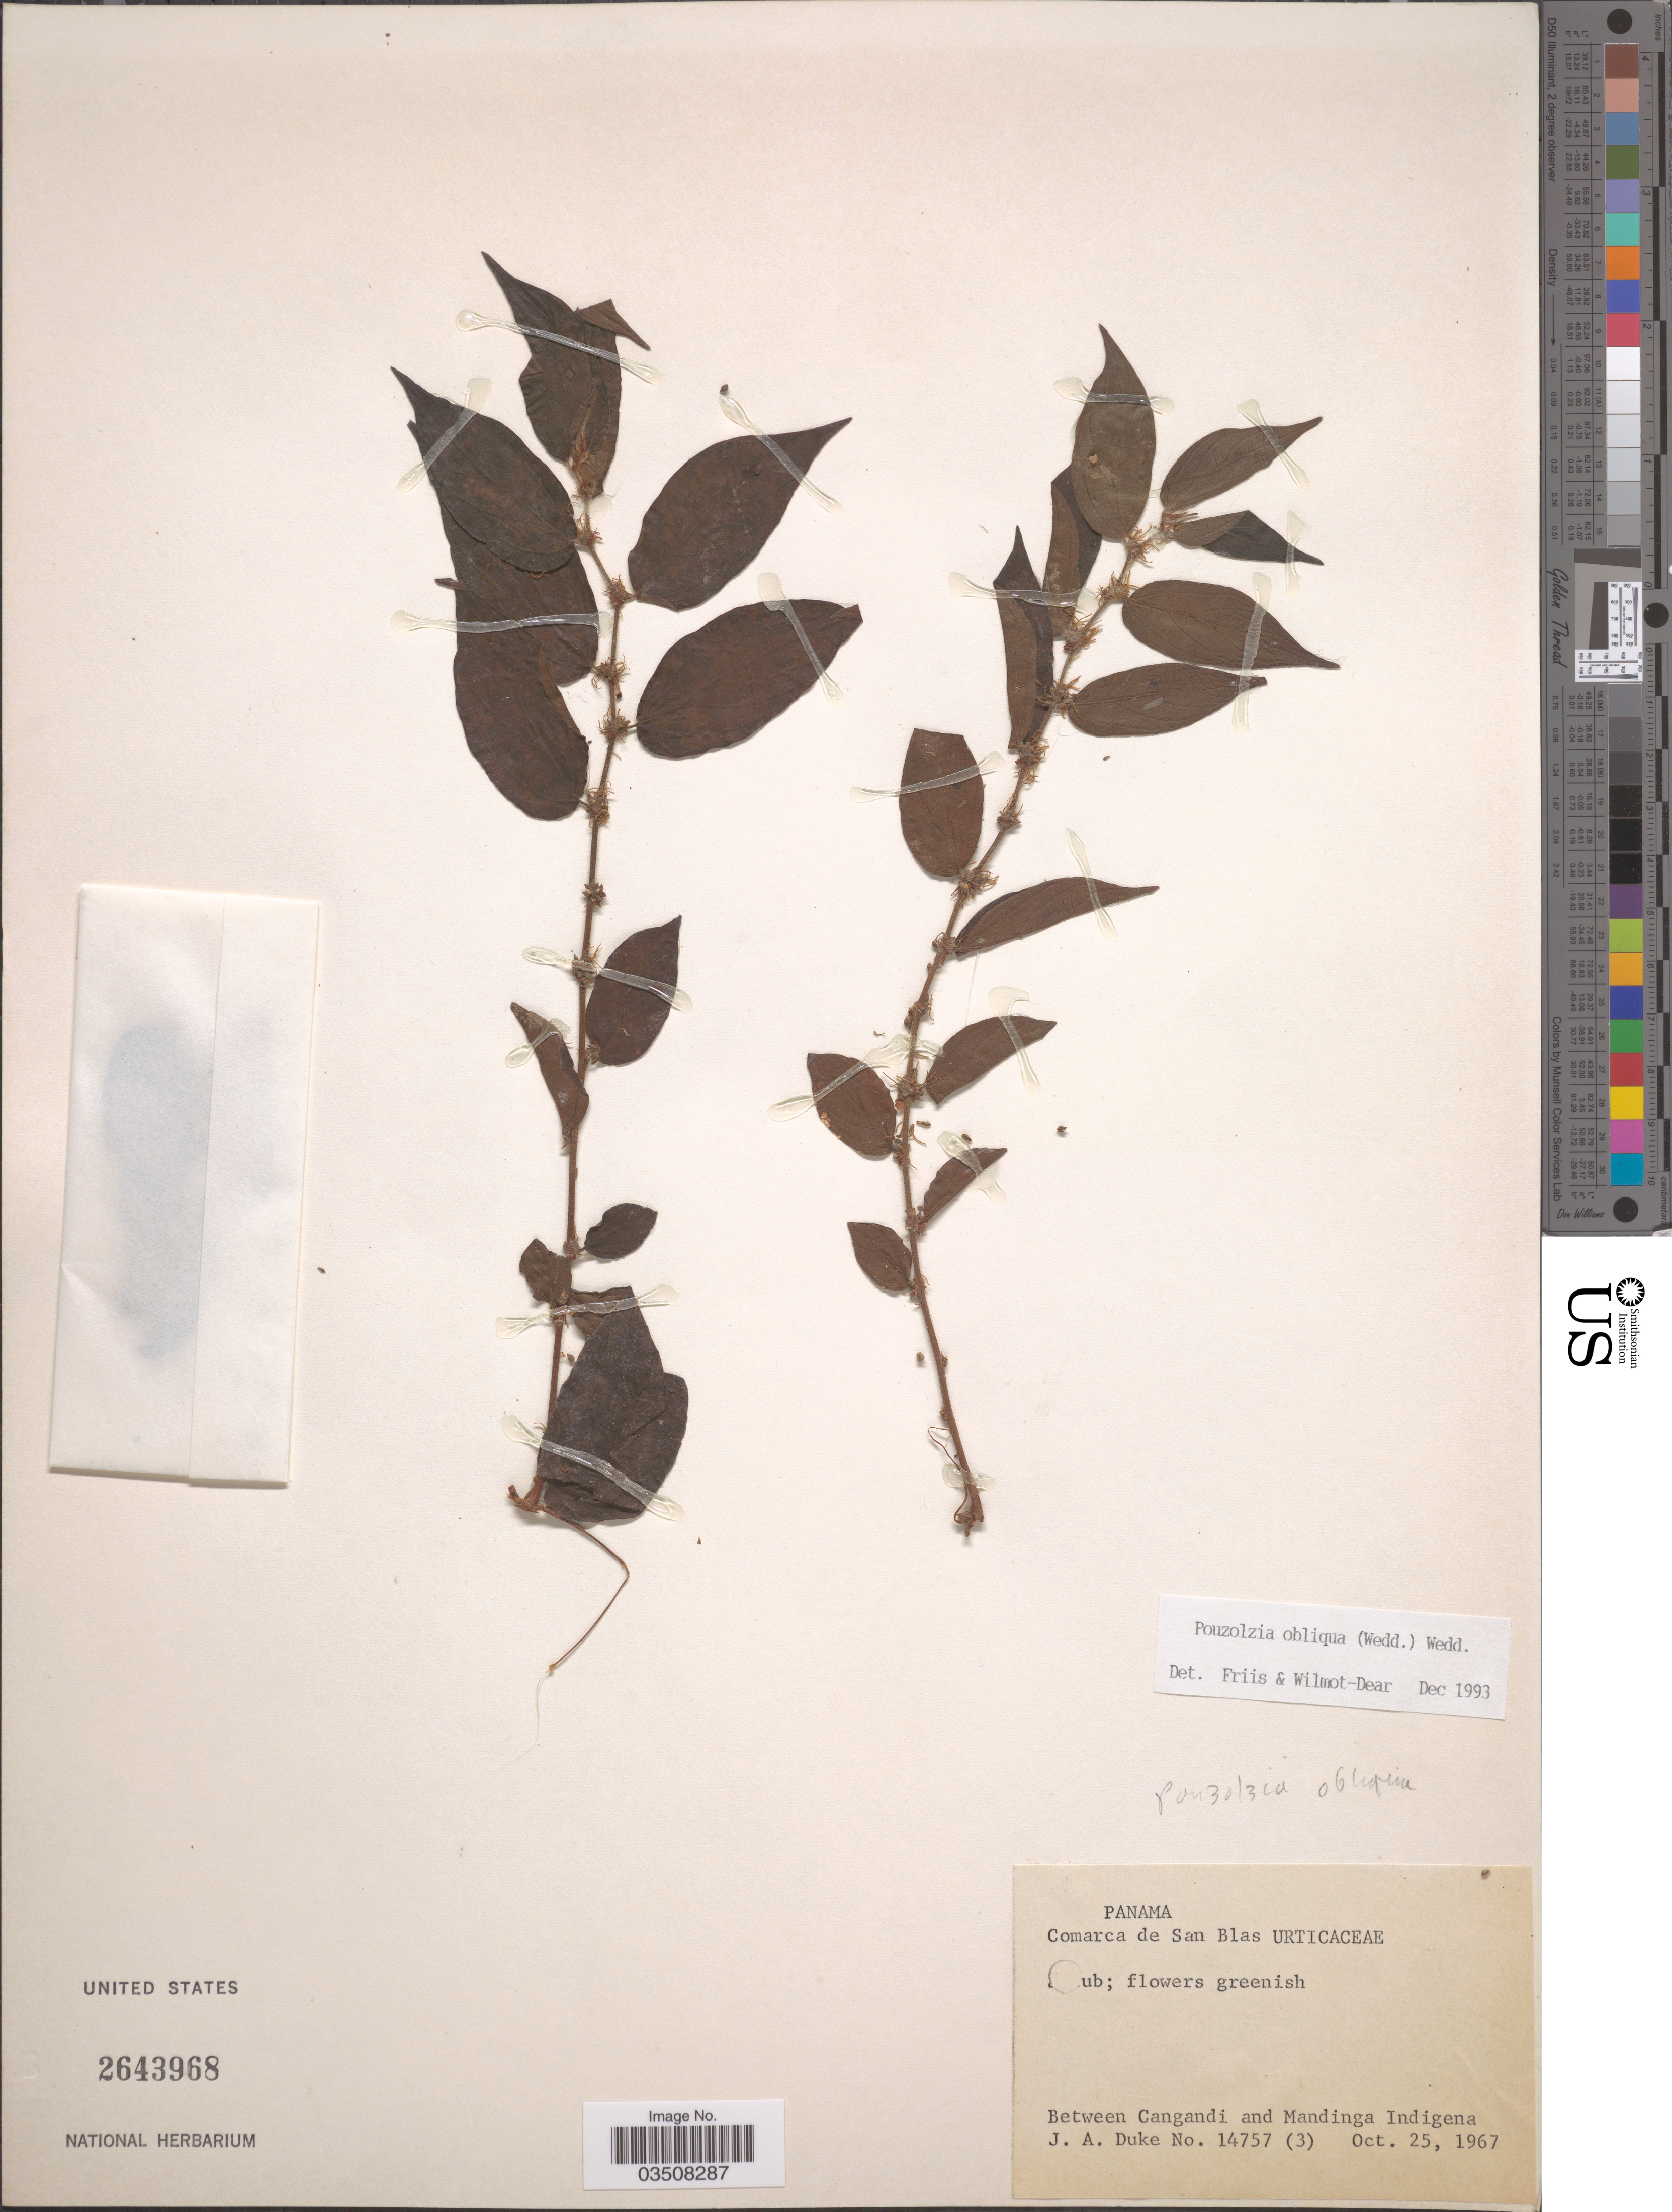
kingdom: Plantae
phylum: Tracheophyta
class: Magnoliopsida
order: Rosales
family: Urticaceae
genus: Pouzolzia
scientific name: Pouzolzia obliqua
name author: (Poepp.) Gaudich.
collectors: J. A. Duke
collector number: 14757(3)?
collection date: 1967-10-25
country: Panama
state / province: Kuna Yala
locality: Comarca de San Blas. Between Cangandi and Mandinga Indigena.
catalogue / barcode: US 2643968